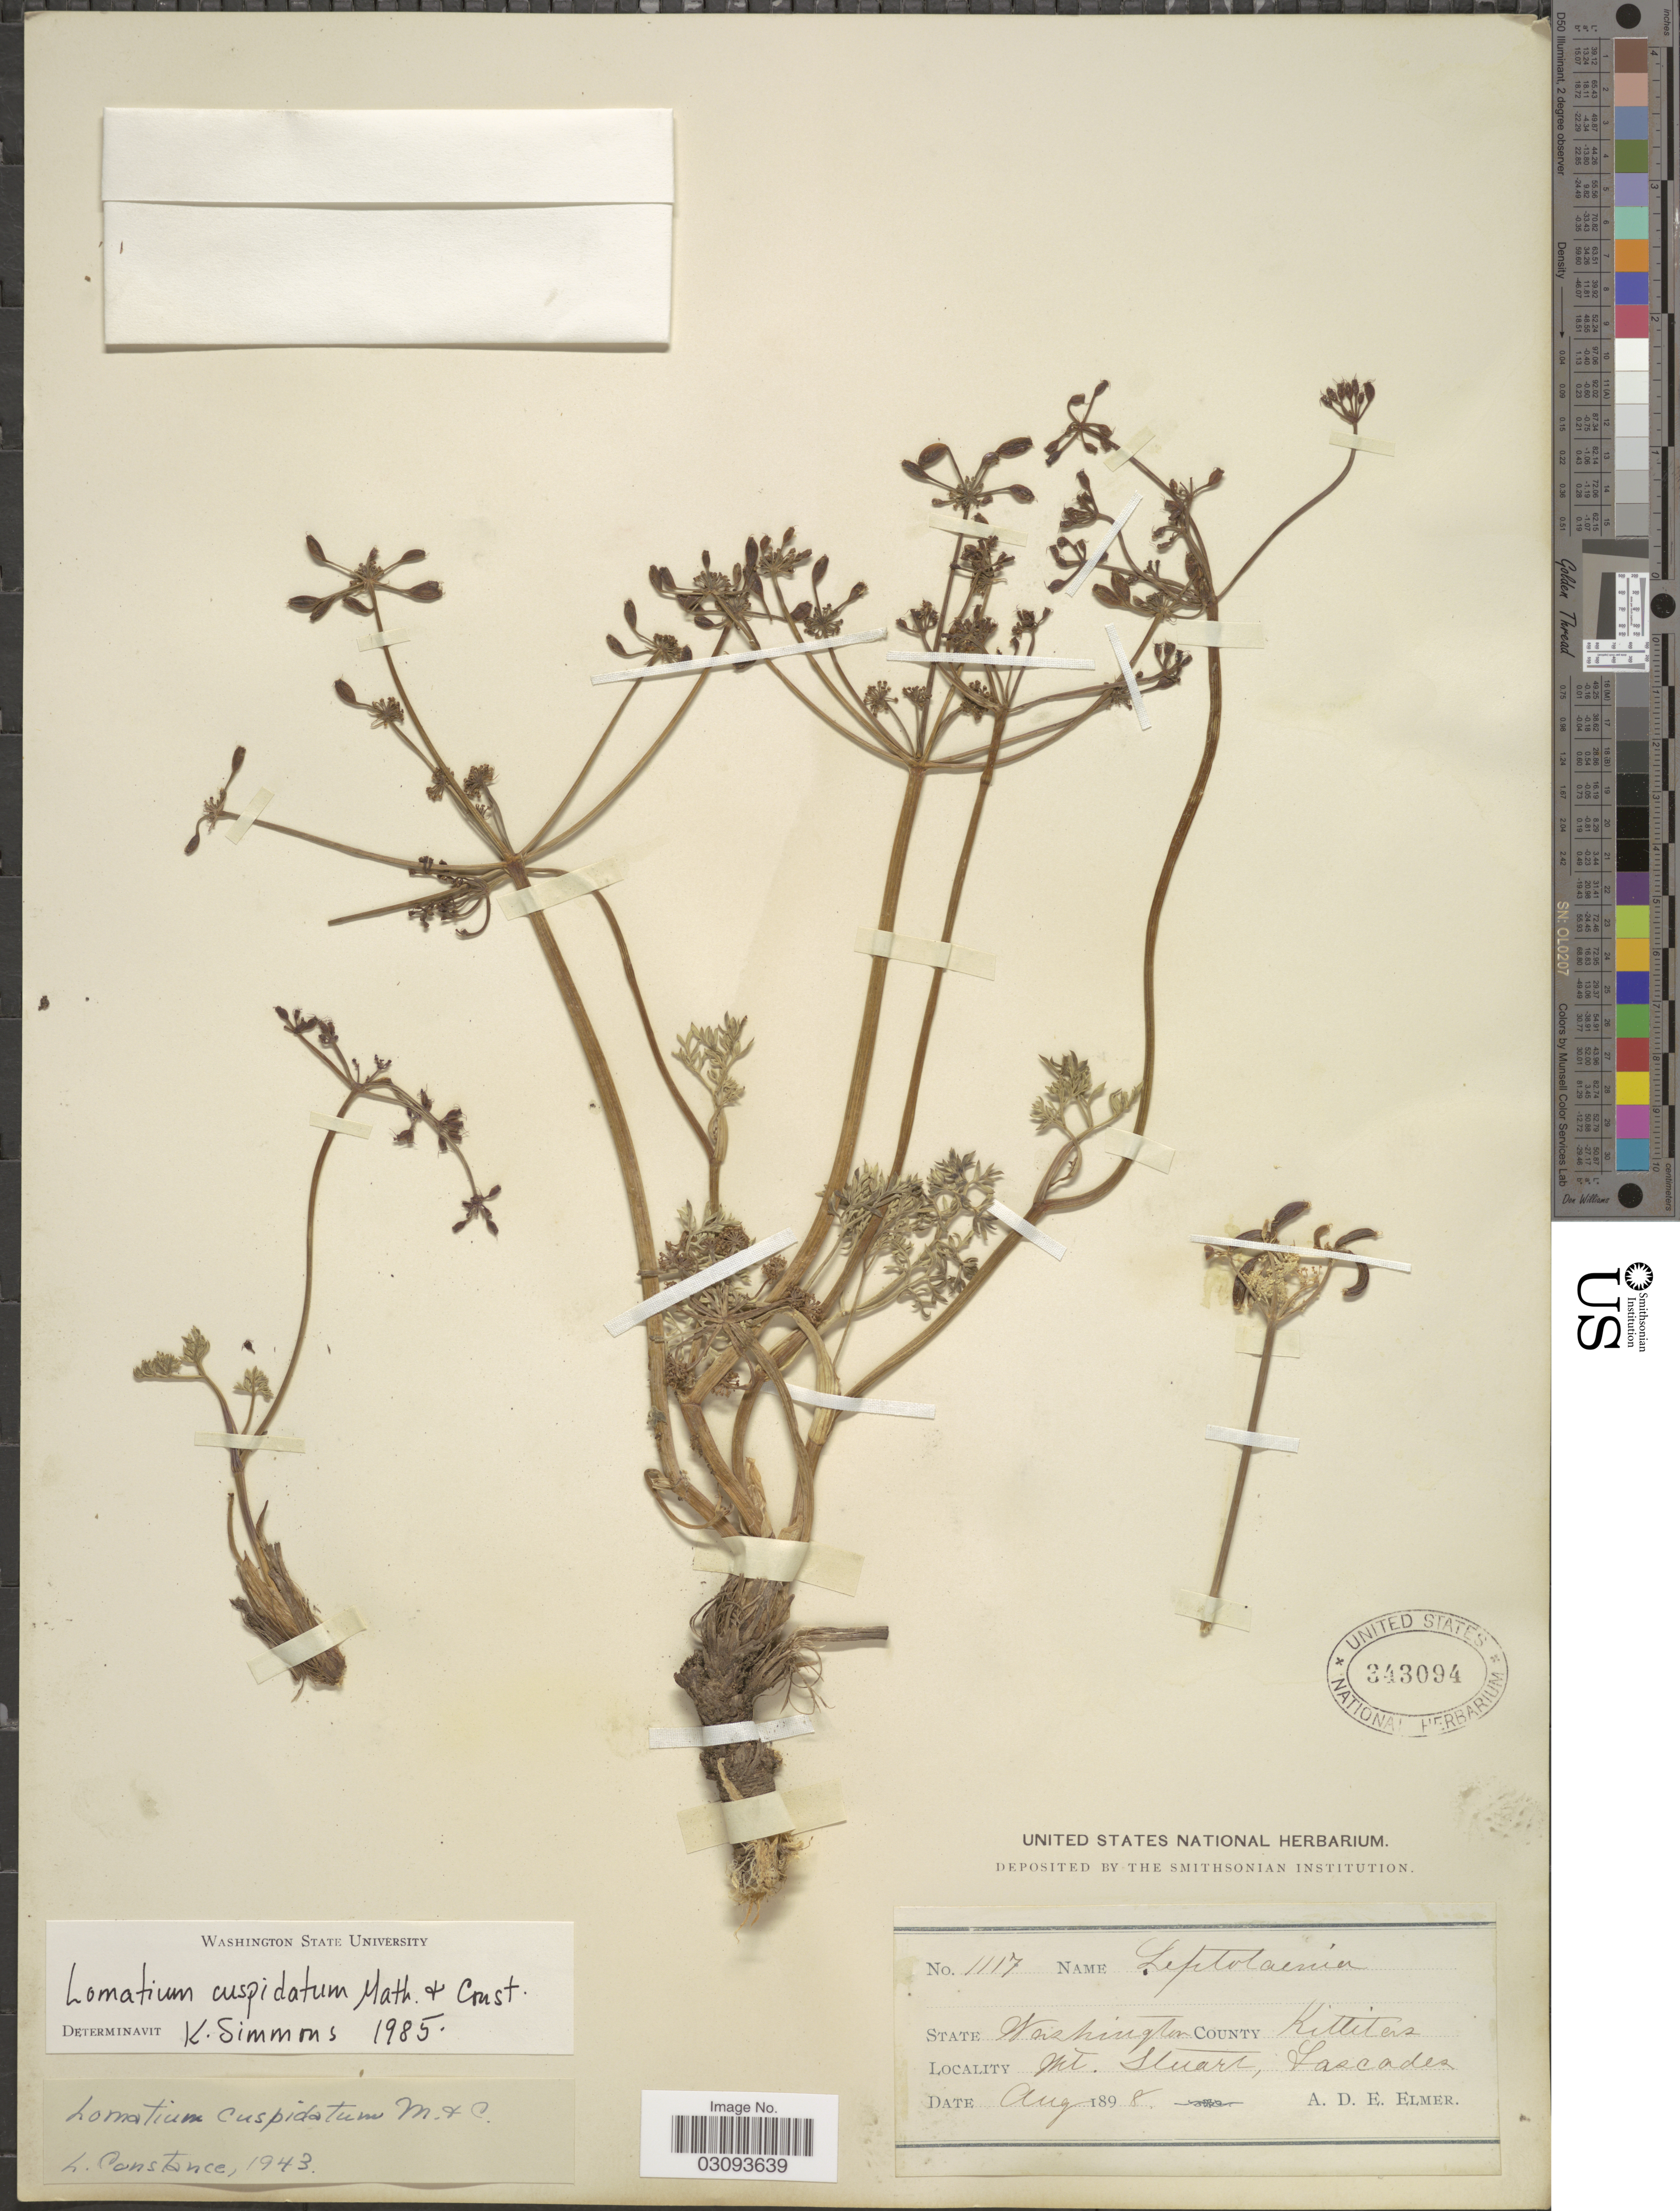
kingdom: Plantae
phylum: Tracheophyta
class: Magnoliopsida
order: Apiales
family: Apiaceae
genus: Lomatium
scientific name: Lomatium cuspidatum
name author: (Constance) Mathias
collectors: A. D. E. Elmer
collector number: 1117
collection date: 1898-08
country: United States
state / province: Washington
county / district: Kittitas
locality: County Kittitas. Mt. Stuart, Cascades.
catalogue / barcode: US 343094